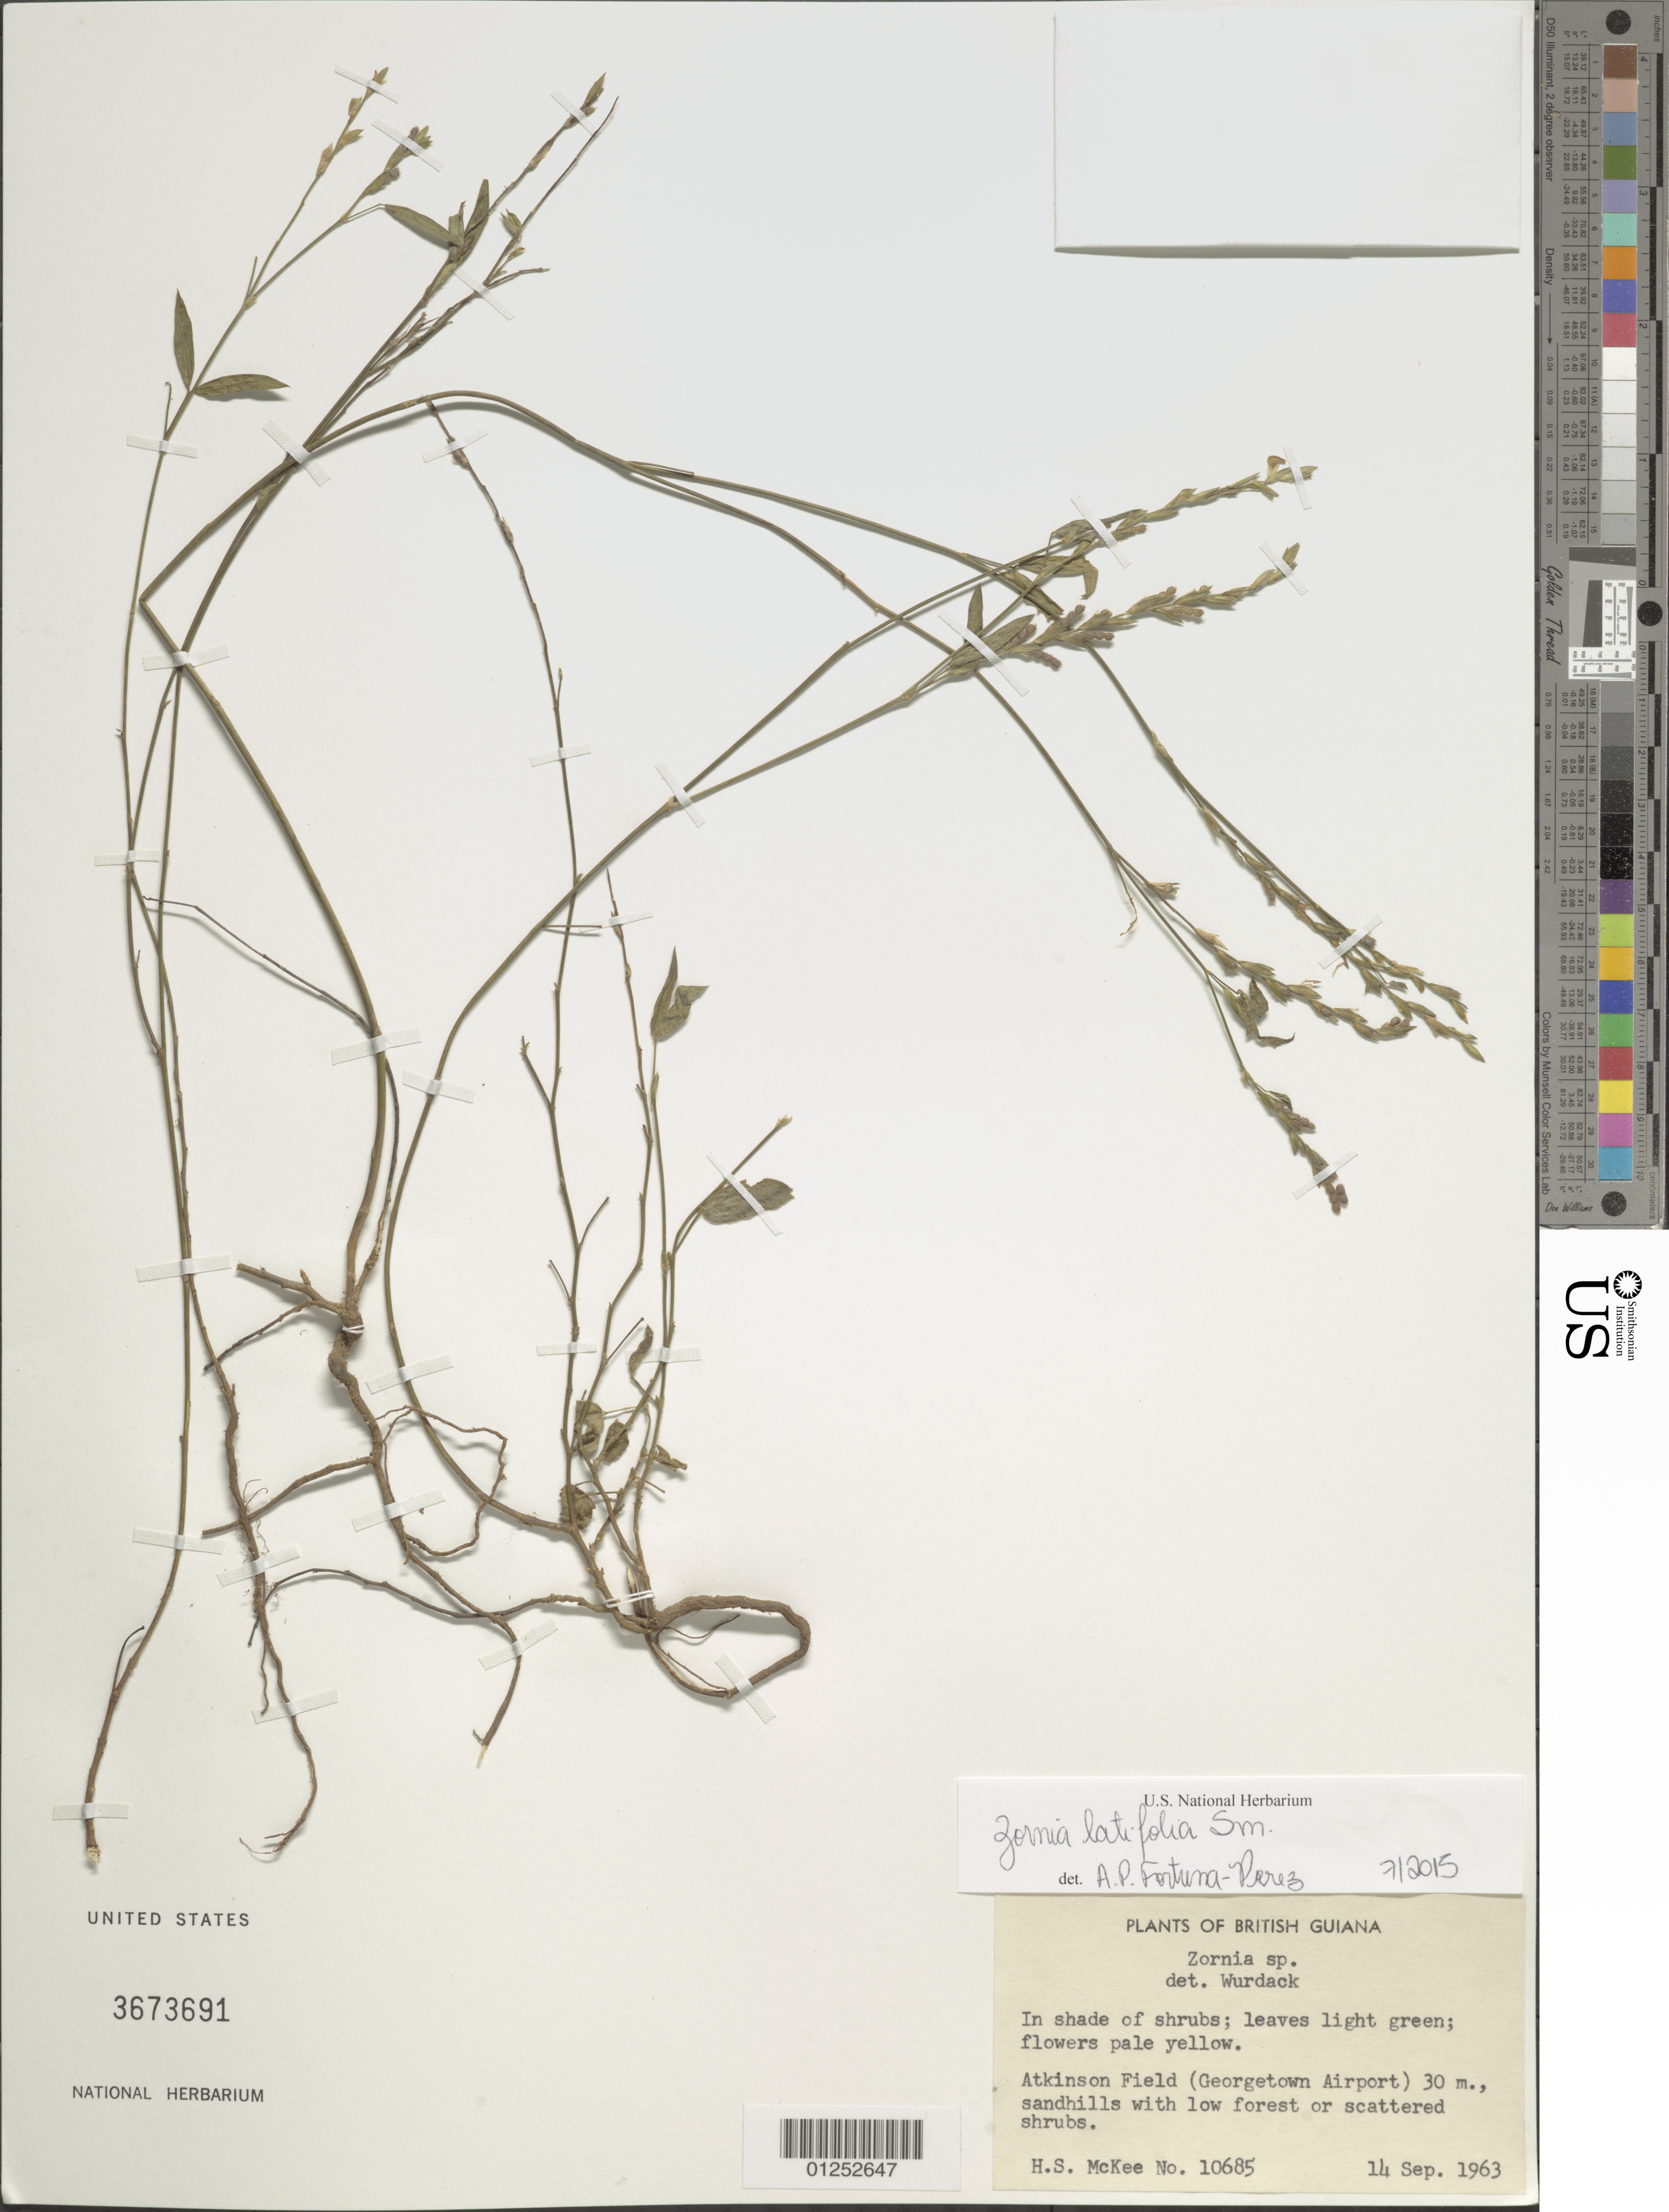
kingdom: Plantae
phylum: Tracheophyta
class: Magnoliopsida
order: Fabales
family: Fabaceae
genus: Zornia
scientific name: Zornia latifolia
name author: Sm.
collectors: H. S. McKee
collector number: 10685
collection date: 1963-09-14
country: Guyana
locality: Atkinson Field (Georgetown Airport)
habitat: In shade of shrubs. Sandhills with low forest or scatterred shrubs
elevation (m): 30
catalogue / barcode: US 3673691